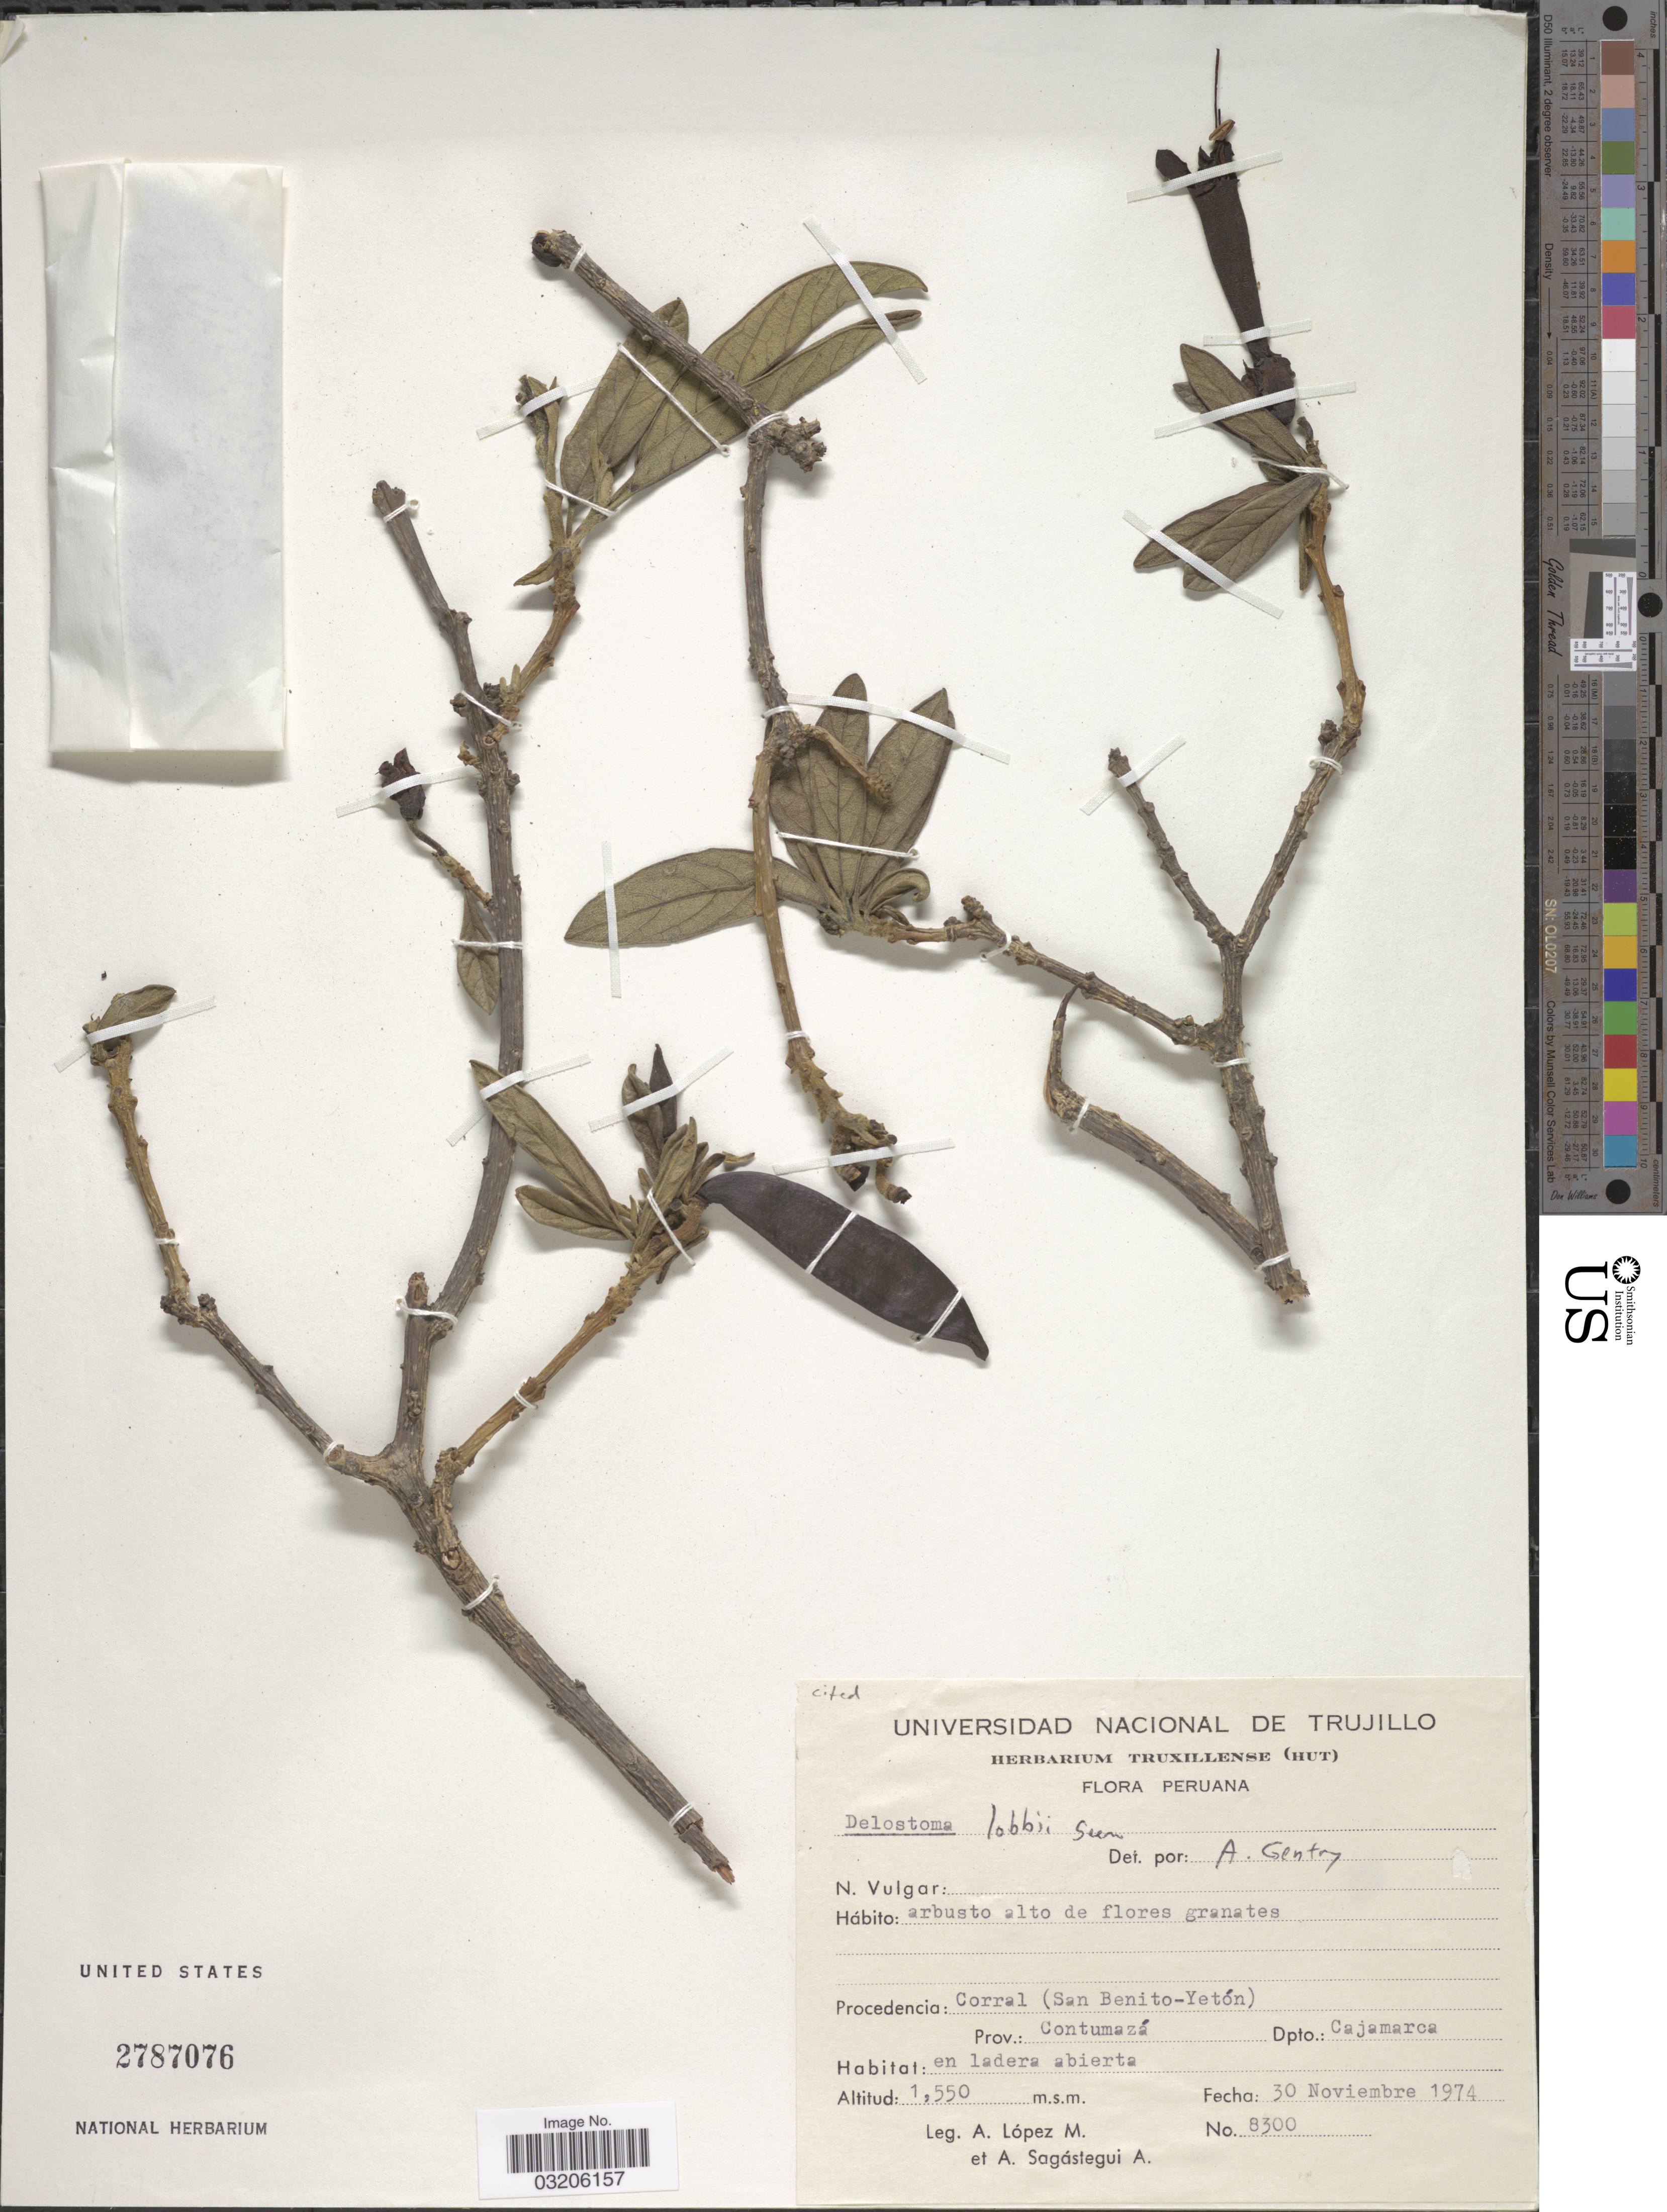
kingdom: Plantae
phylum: Tracheophyta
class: Magnoliopsida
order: Lamiales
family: Bignoniaceae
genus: Delostoma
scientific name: Delostoma lobbii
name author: Seem.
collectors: A. López M. & A. Sagástegui A.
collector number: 8300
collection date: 1974-11-30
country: Peru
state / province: Cajamarca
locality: Corral (San Benito-Yetón). Prov.: Contumazá. Dpto.: Cajamarca.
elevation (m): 1550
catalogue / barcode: US 2787076